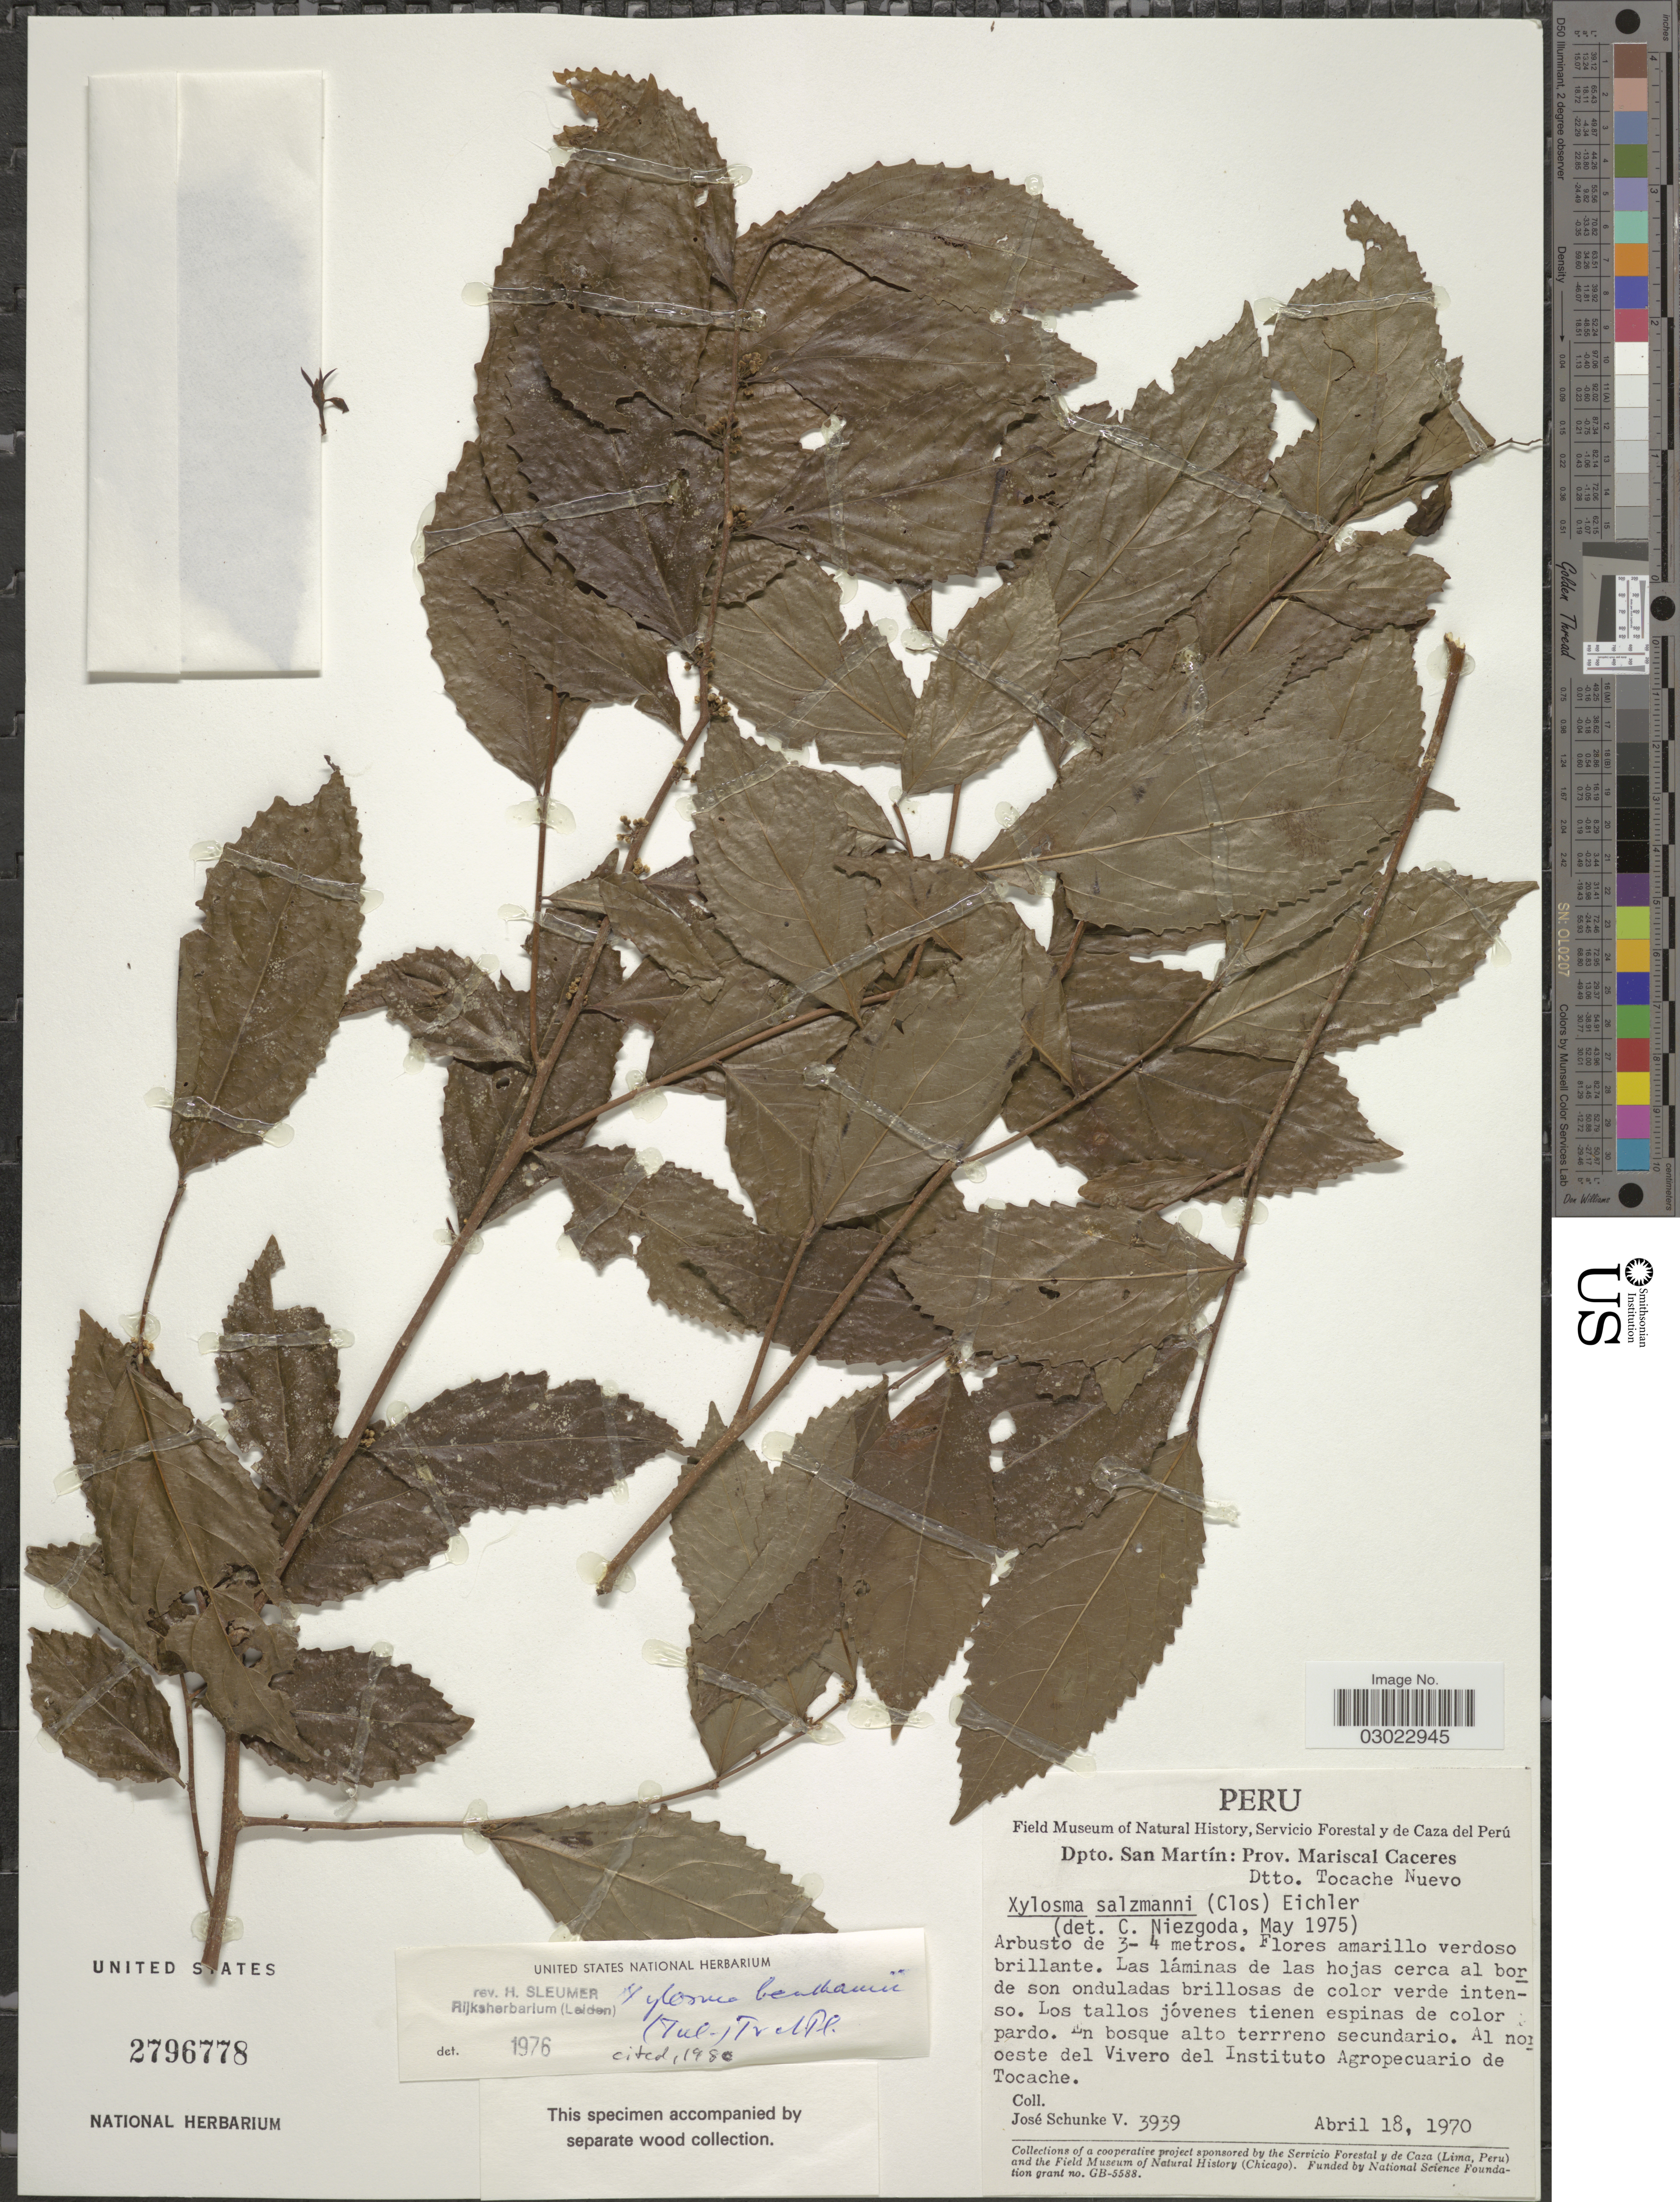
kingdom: Plantae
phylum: Tracheophyta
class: Magnoliopsida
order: Malpighiales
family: Salicaceae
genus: Xylosma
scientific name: Xylosma benthamii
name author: (Tul.) Triana & Planch.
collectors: J. Schunke Vigo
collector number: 3939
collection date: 1970-04-18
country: Peru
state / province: San Martín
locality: Dpto. San Martín: Prov. Mariscal Caceres. Dtto. Tocache Nuevo. Al noroeste del Vivero del Instituto Agropecuario de Tocache.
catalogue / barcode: US 2796778